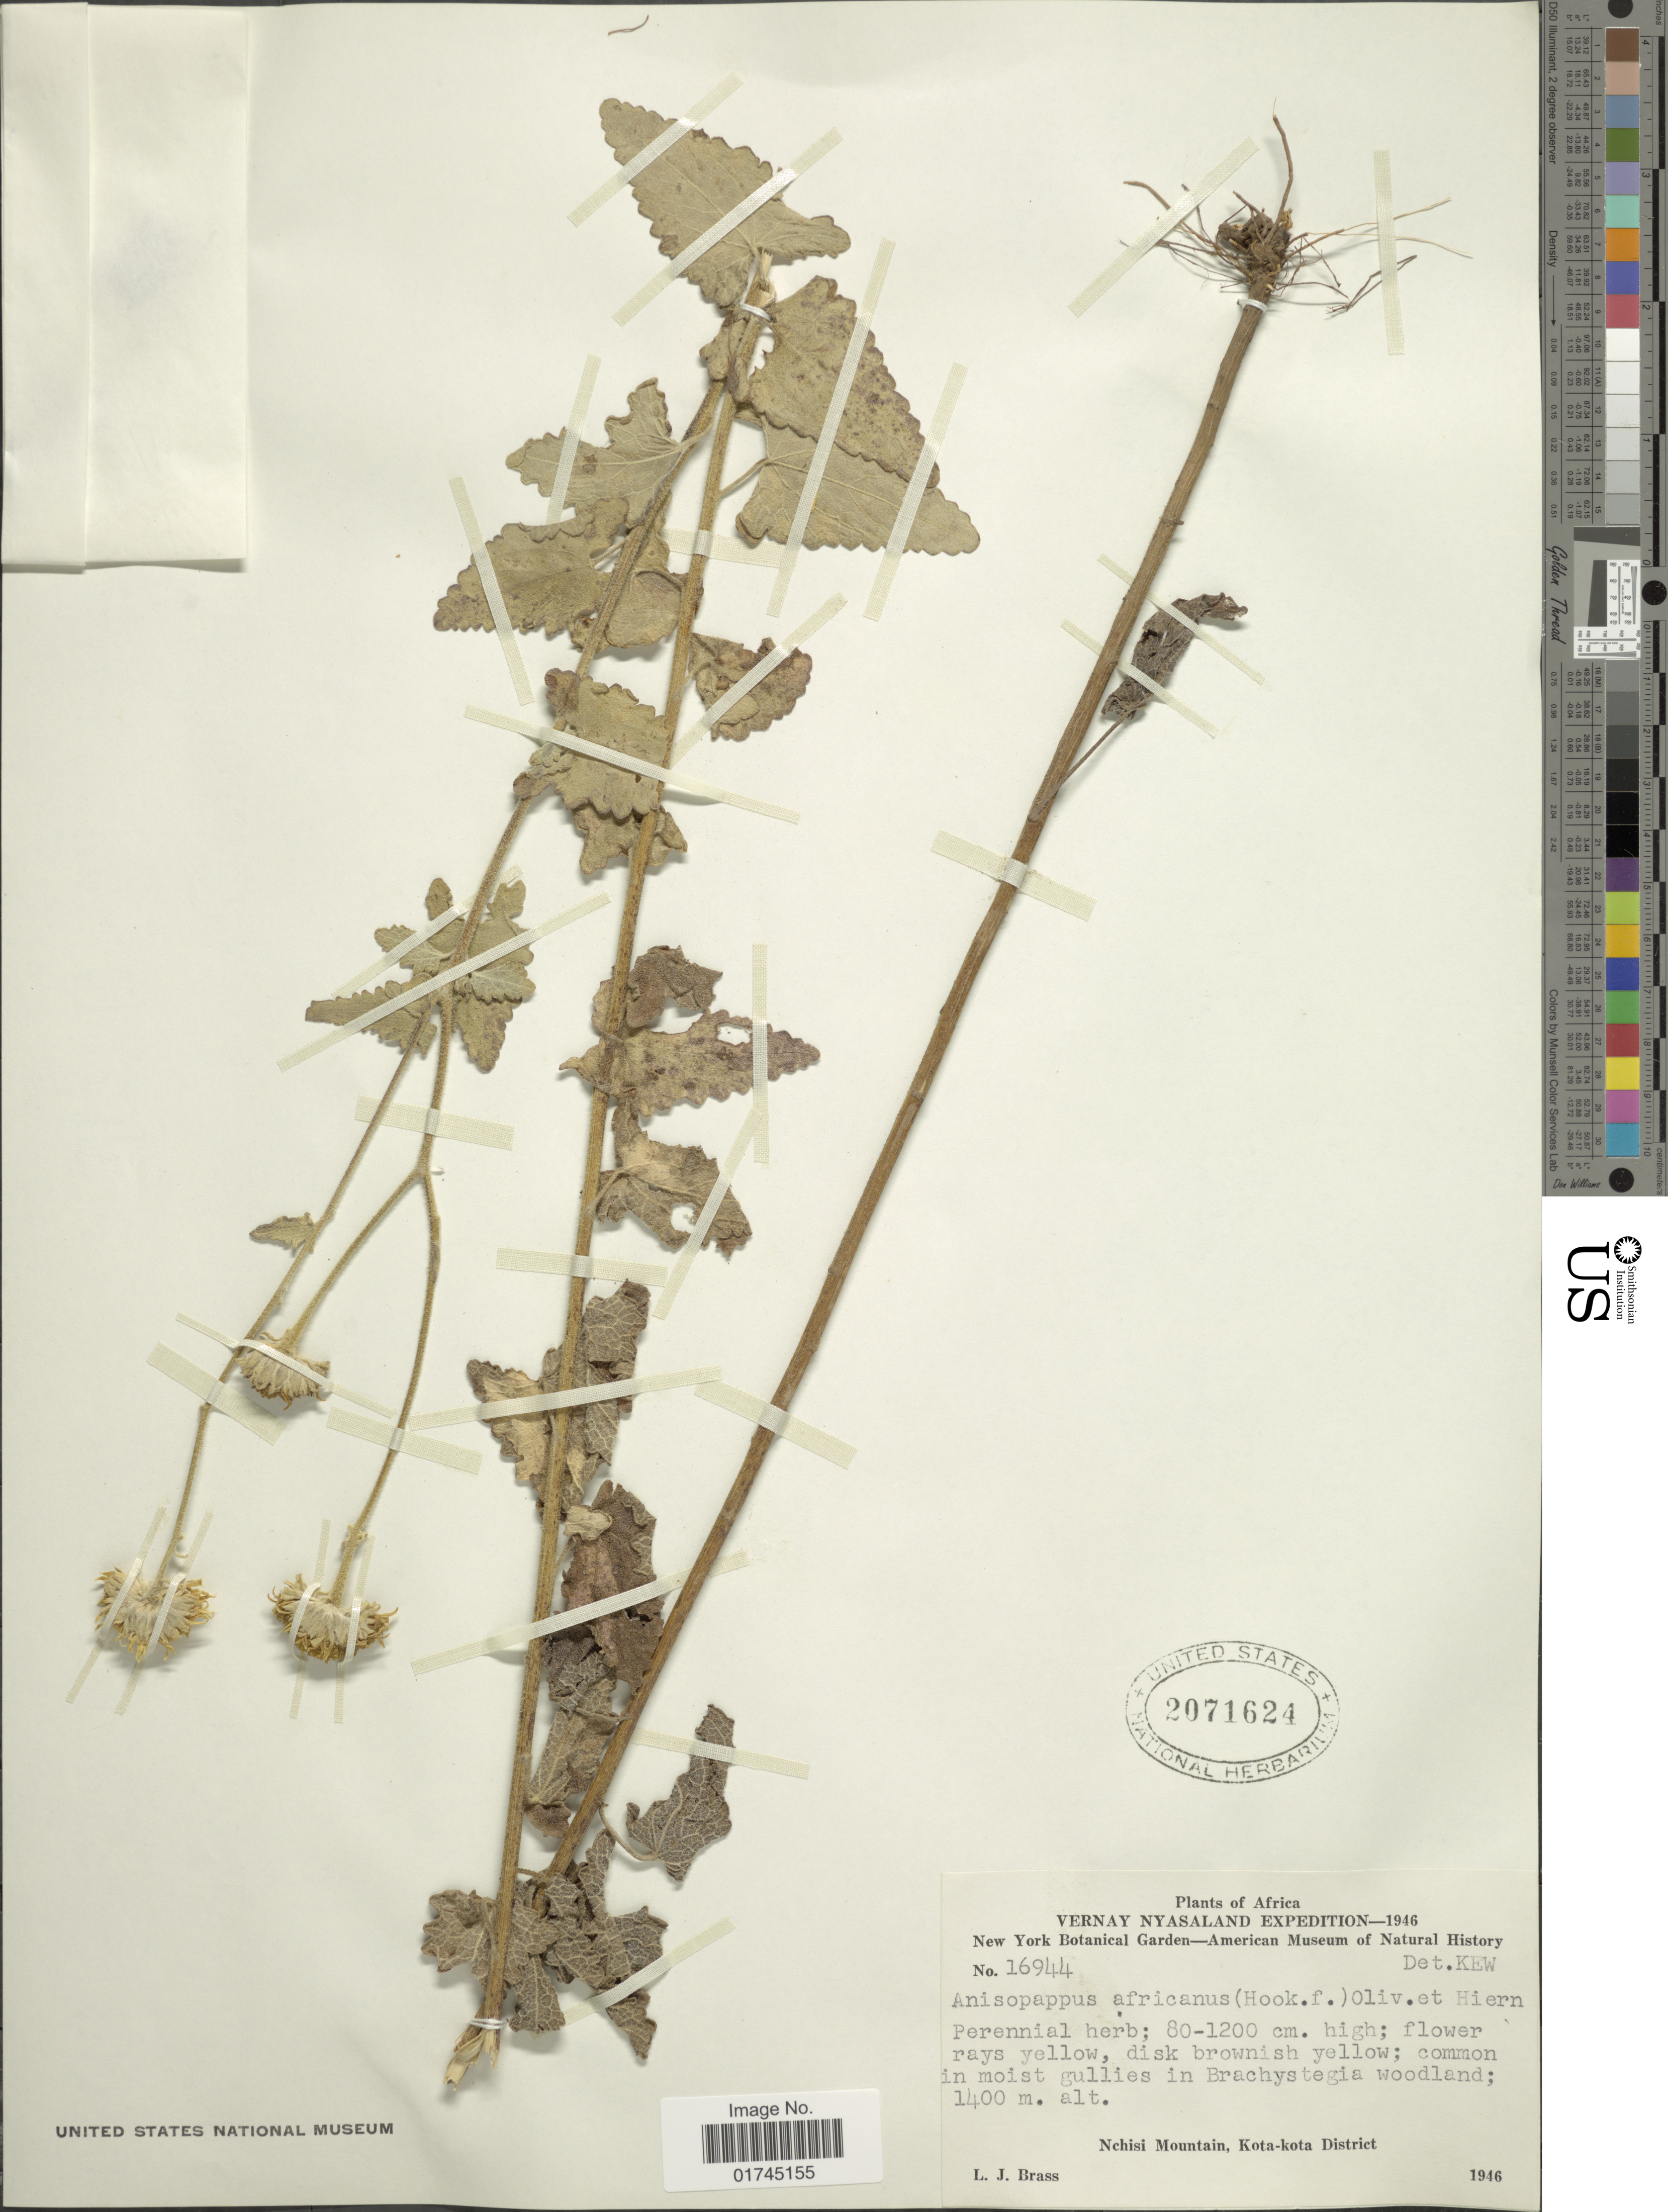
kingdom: Plantae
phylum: Tracheophyta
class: Magnoliopsida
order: Asterales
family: Asteraceae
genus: Anisopappus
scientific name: Anisopappus africanus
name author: (Hook. f.) Oliv. & Hiern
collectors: L. J. Brass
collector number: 16944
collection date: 1946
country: Malawi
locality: Vernay Nyasaland, in moist gullies in Brachystegia woodland; Nchisi Mountain, Kota-kota District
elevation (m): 1400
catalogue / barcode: US 2071624